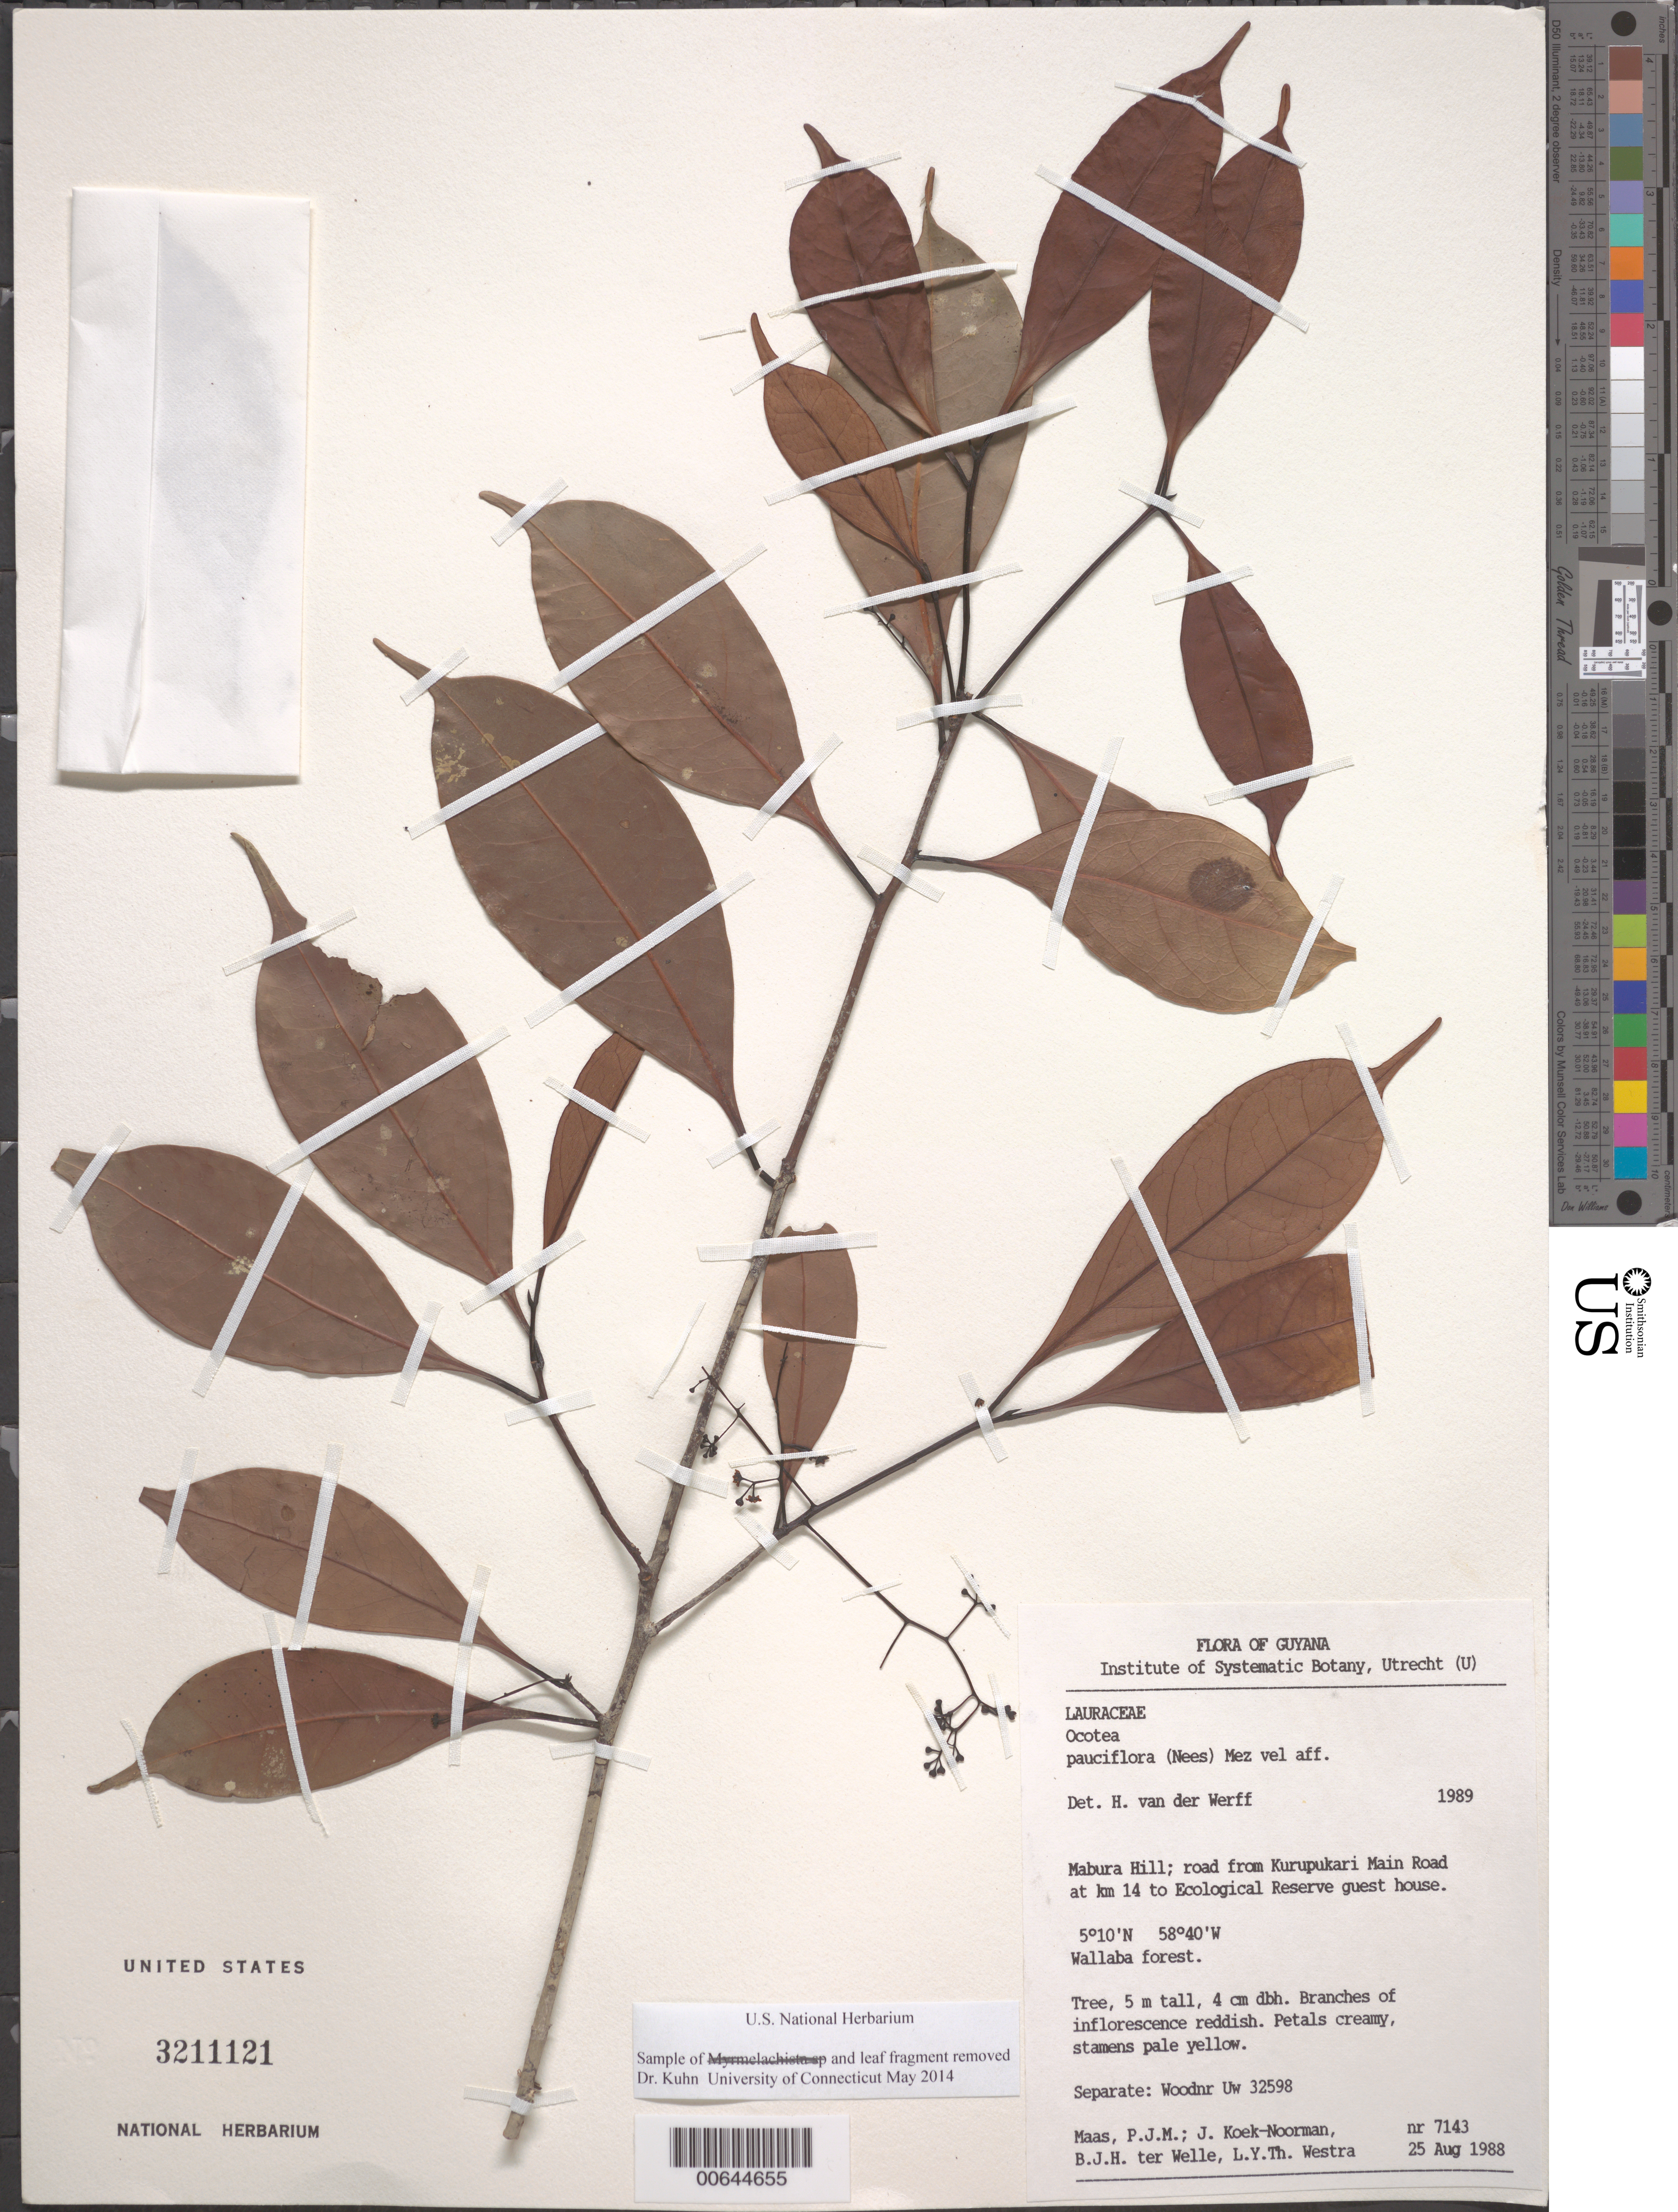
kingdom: Plantae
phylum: Tracheophyta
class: Magnoliopsida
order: Laurales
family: Lauraceae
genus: Ocotea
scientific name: Ocotea pauciflora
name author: (Nees) Mez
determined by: van der Werff, H., (MO), Missouri Botanical Garden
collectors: P. Maas, J. Koek-Noorman, H. Lall, B. Welle & L. Y. T. Westra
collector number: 7143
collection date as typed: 25-Aug-88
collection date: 1988-08-25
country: Guyana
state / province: U. Demerara-Berbice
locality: Mabura Hill, trail from Kurupukari Main Road at km 14 to Ecological Reserve Guest House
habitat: Wallaba Forest.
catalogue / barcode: US 3211121